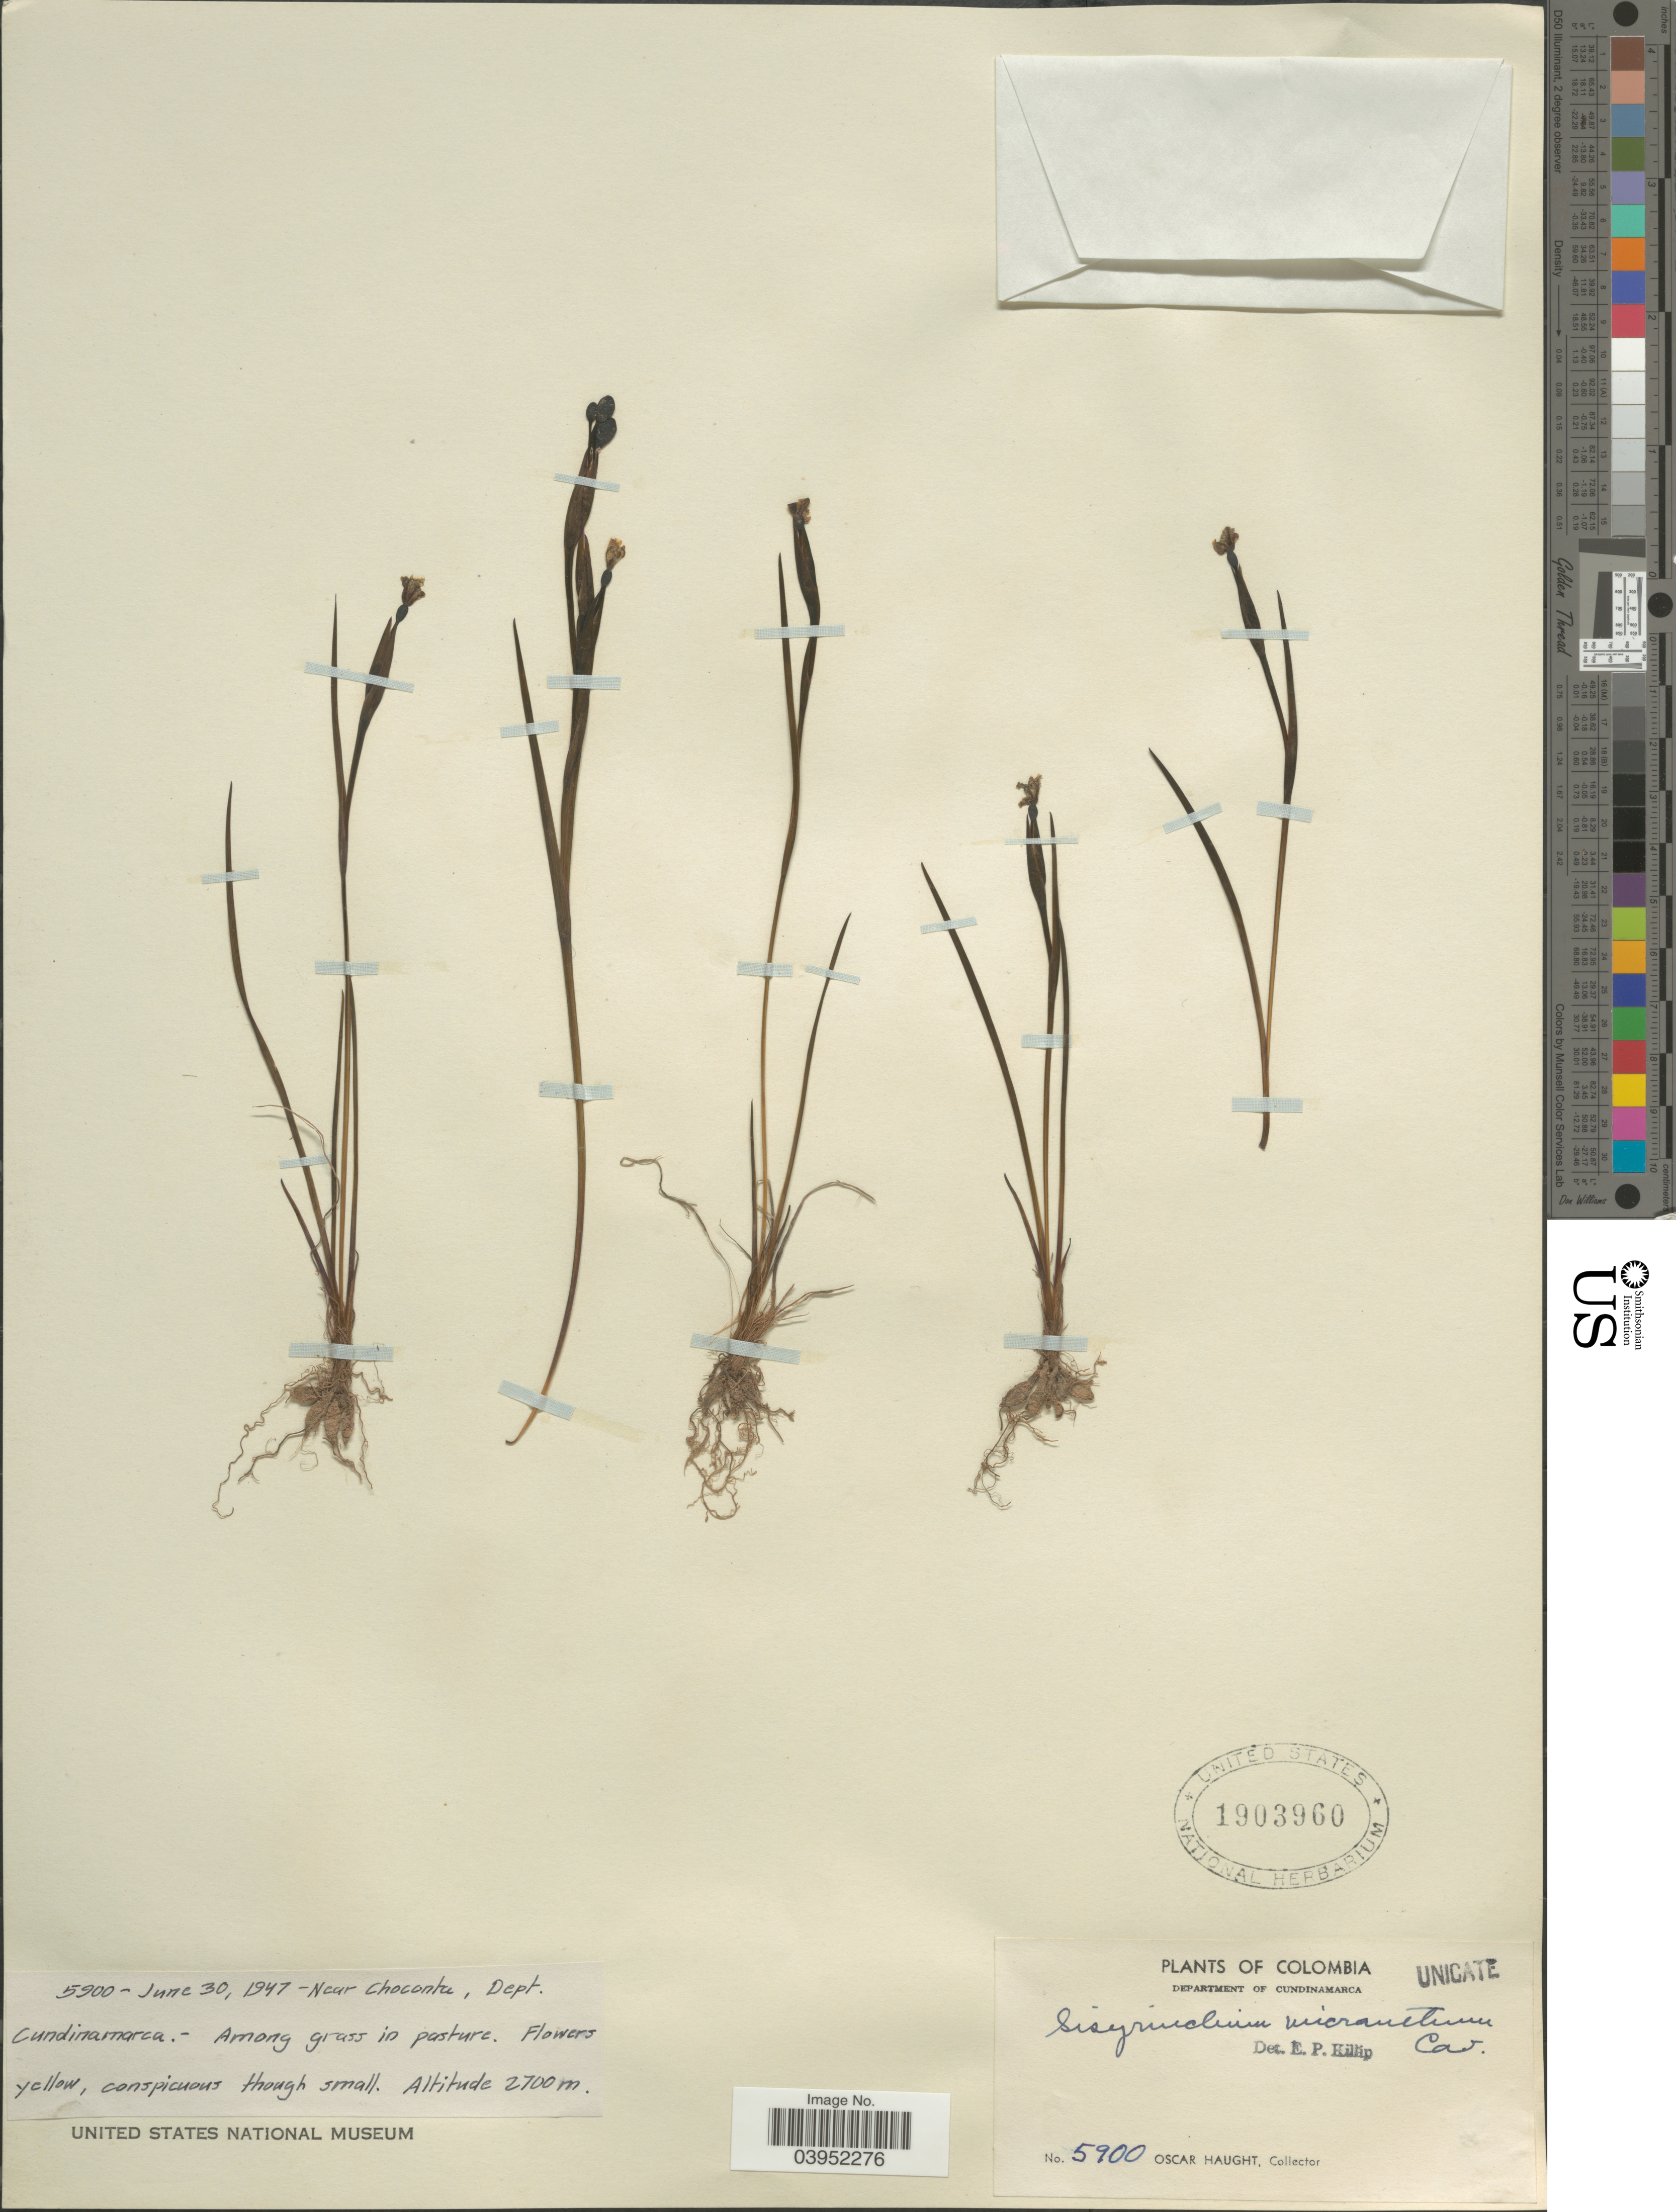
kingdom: Plantae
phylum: Tracheophyta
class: Liliopsida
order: Asparagales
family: Iridaceae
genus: Sisyrinchium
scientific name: Sisyrinchium micranthum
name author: Cav.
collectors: O. L. Haught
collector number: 5900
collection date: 1947-06-30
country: Colombia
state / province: Cundinamarca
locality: Near Choconta, Department of Cundinamarca.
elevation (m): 2700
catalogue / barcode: US 1903960